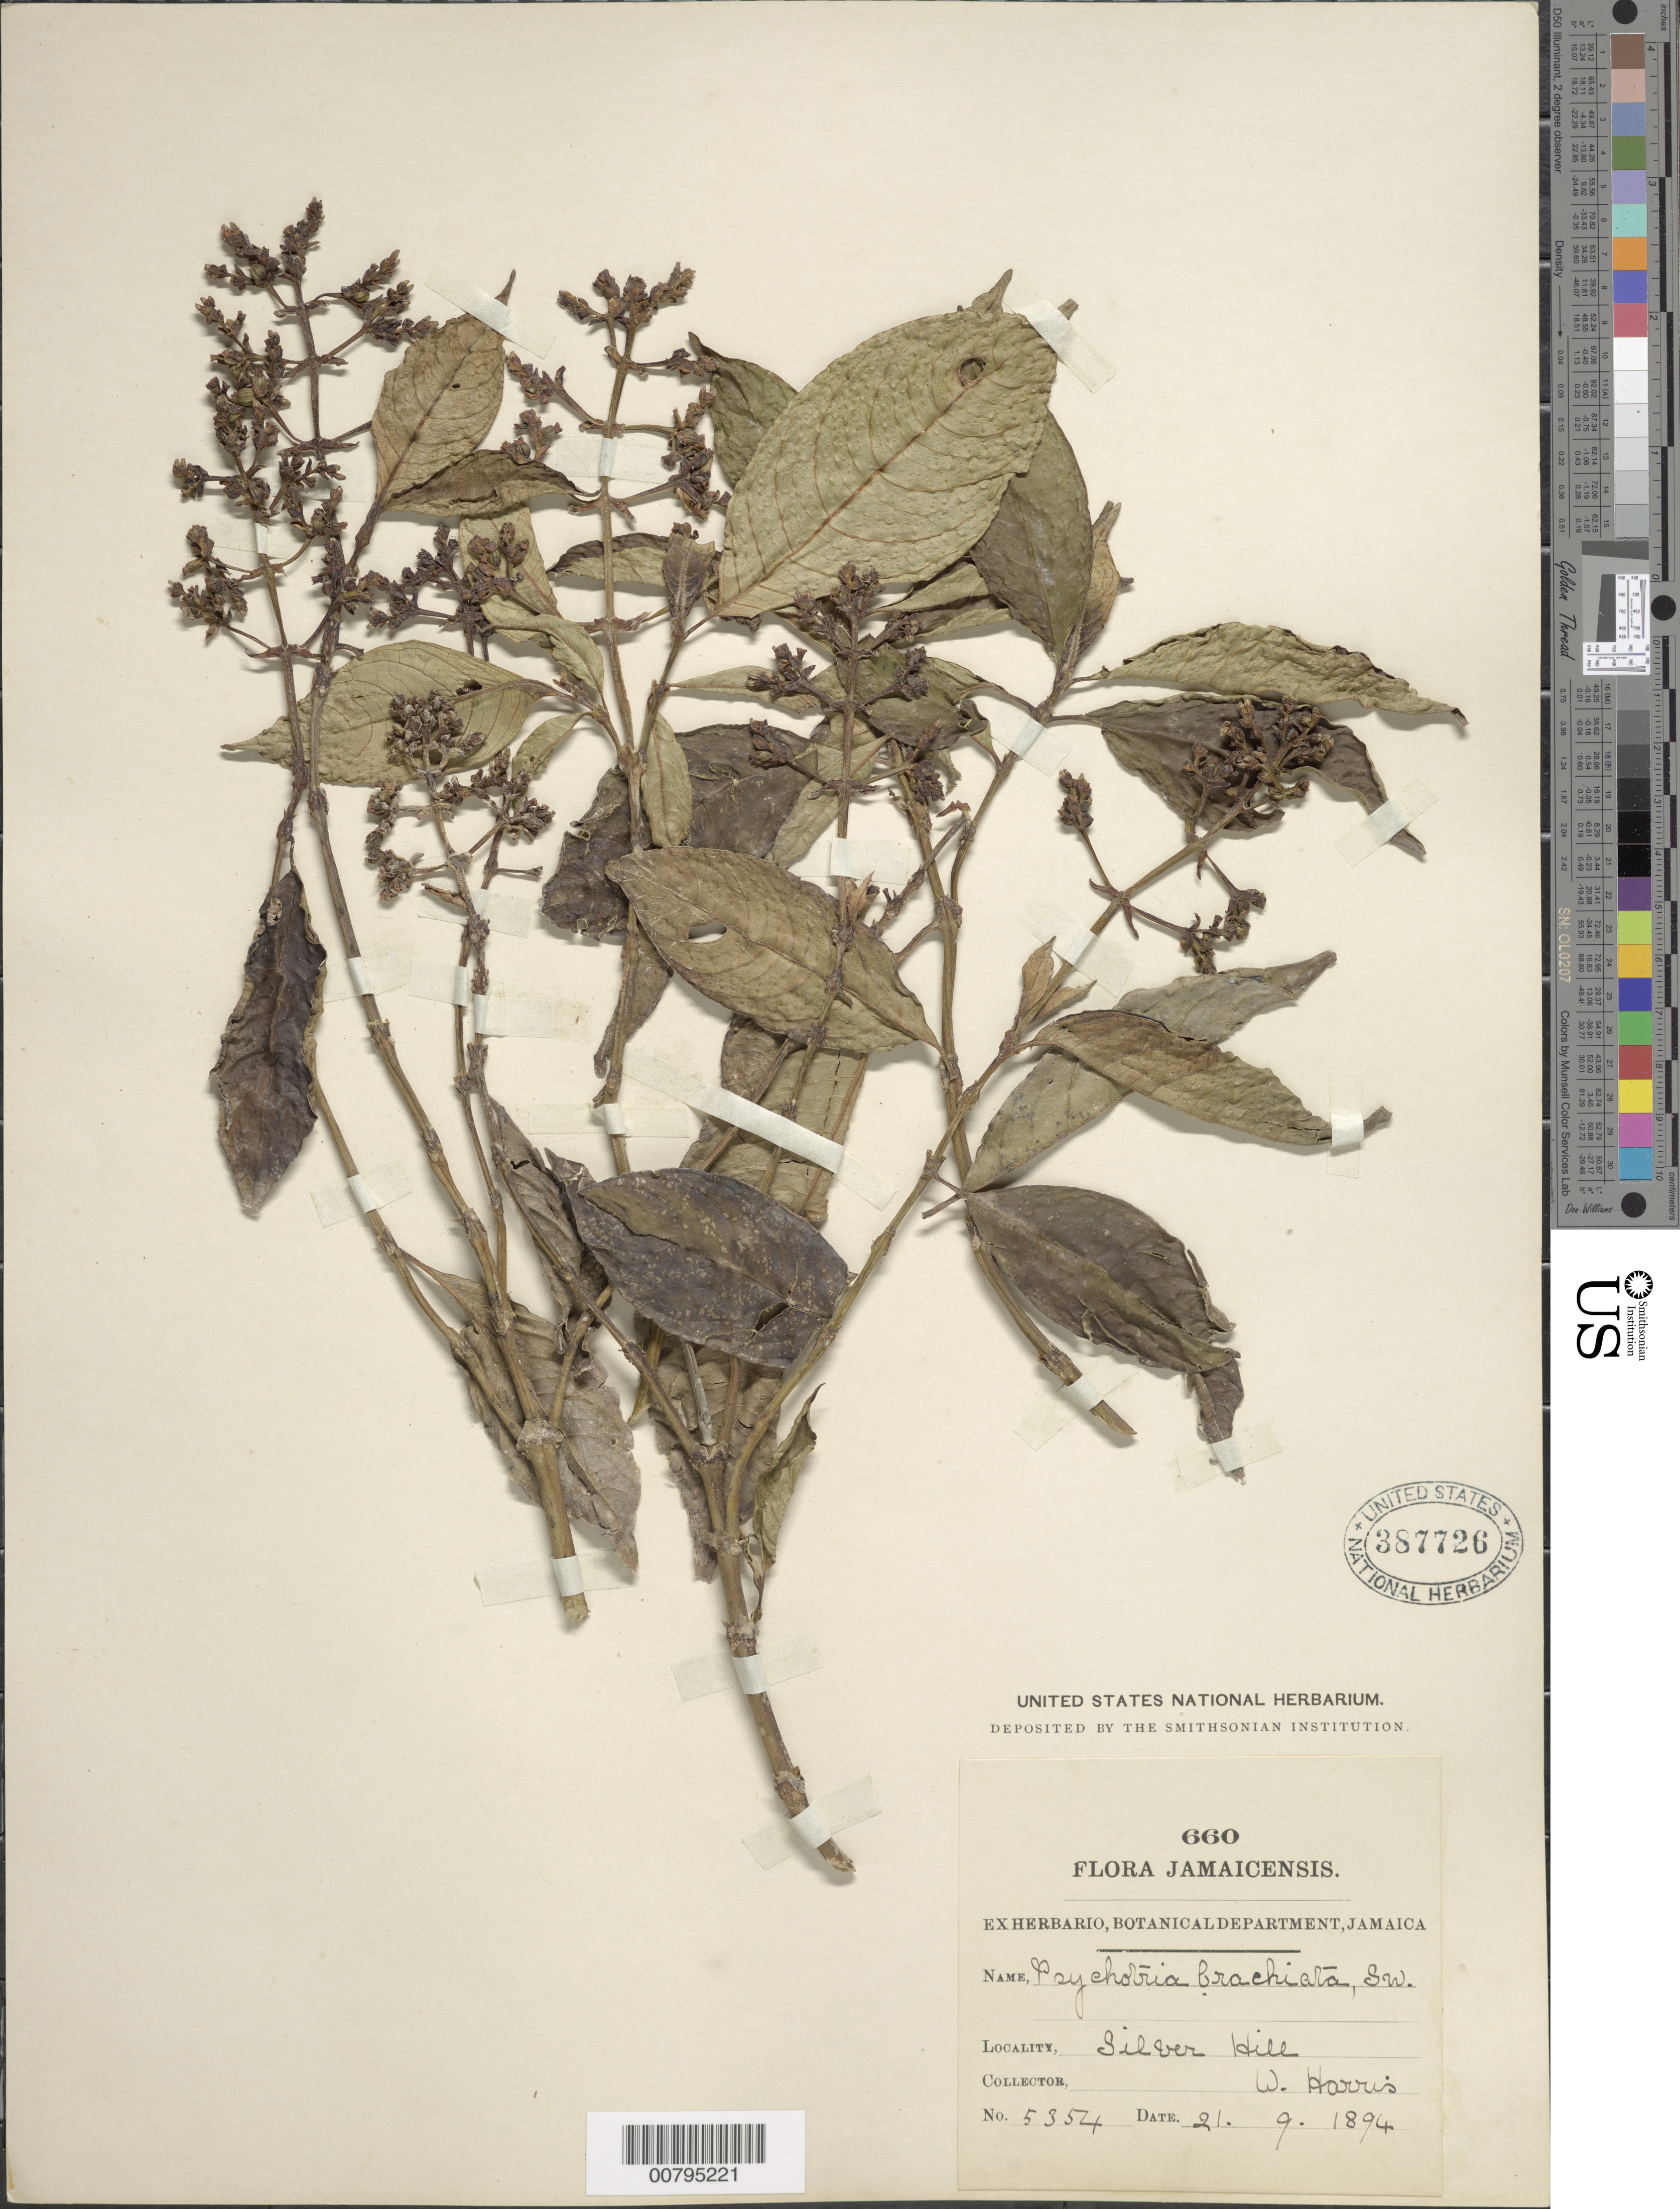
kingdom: Plantae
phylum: Tracheophyta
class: Magnoliopsida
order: Gentianales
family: Rubiaceae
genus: Psychotria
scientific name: Psychotria brachiata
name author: Sw.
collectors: W. H. Harris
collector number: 5354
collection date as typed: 21 Sep 1894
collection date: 1894-09-21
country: Jamaica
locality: Silver Hill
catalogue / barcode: US 387726